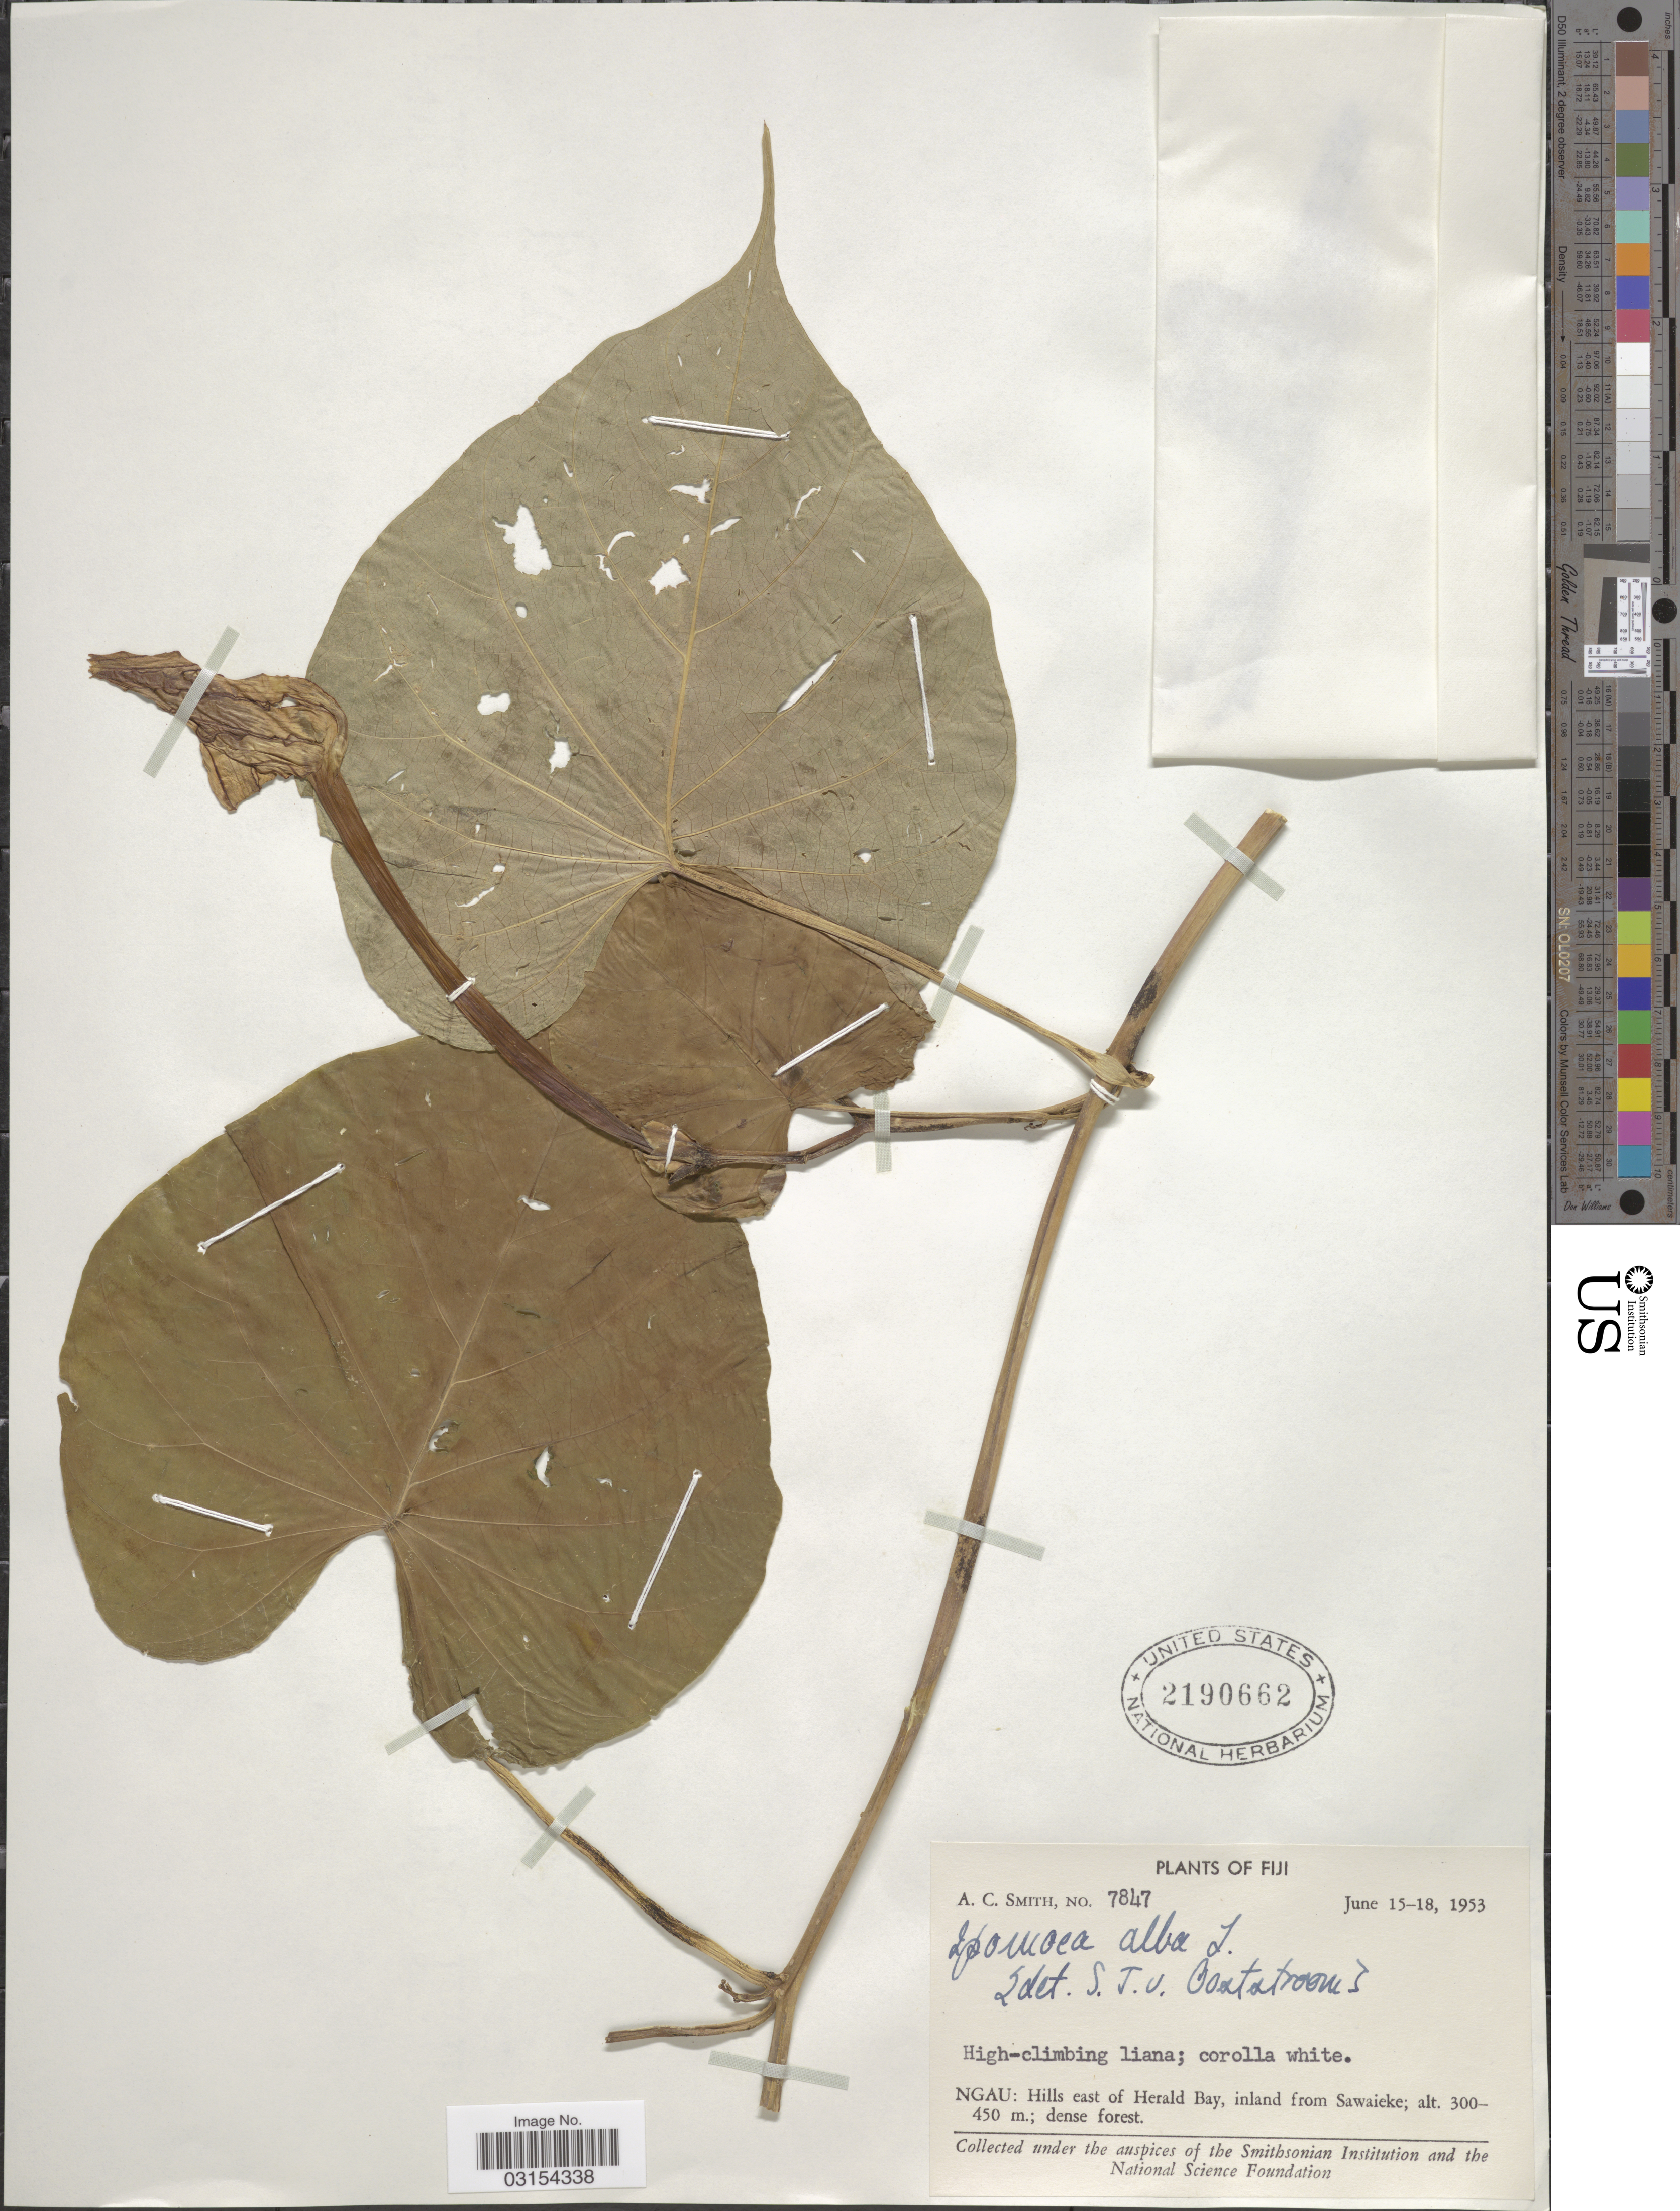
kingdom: Plantae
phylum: Tracheophyta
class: Magnoliopsida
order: Solanales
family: Convolvulaceae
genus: Ipomoea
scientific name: Ipomoea alba L.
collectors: A. C. Smith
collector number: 7847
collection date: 1953-06-15/1953-06-18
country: Fiji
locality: Ngau: Hills east of Herald Bay, inland from Sawaieke.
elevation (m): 300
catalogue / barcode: US 2190662